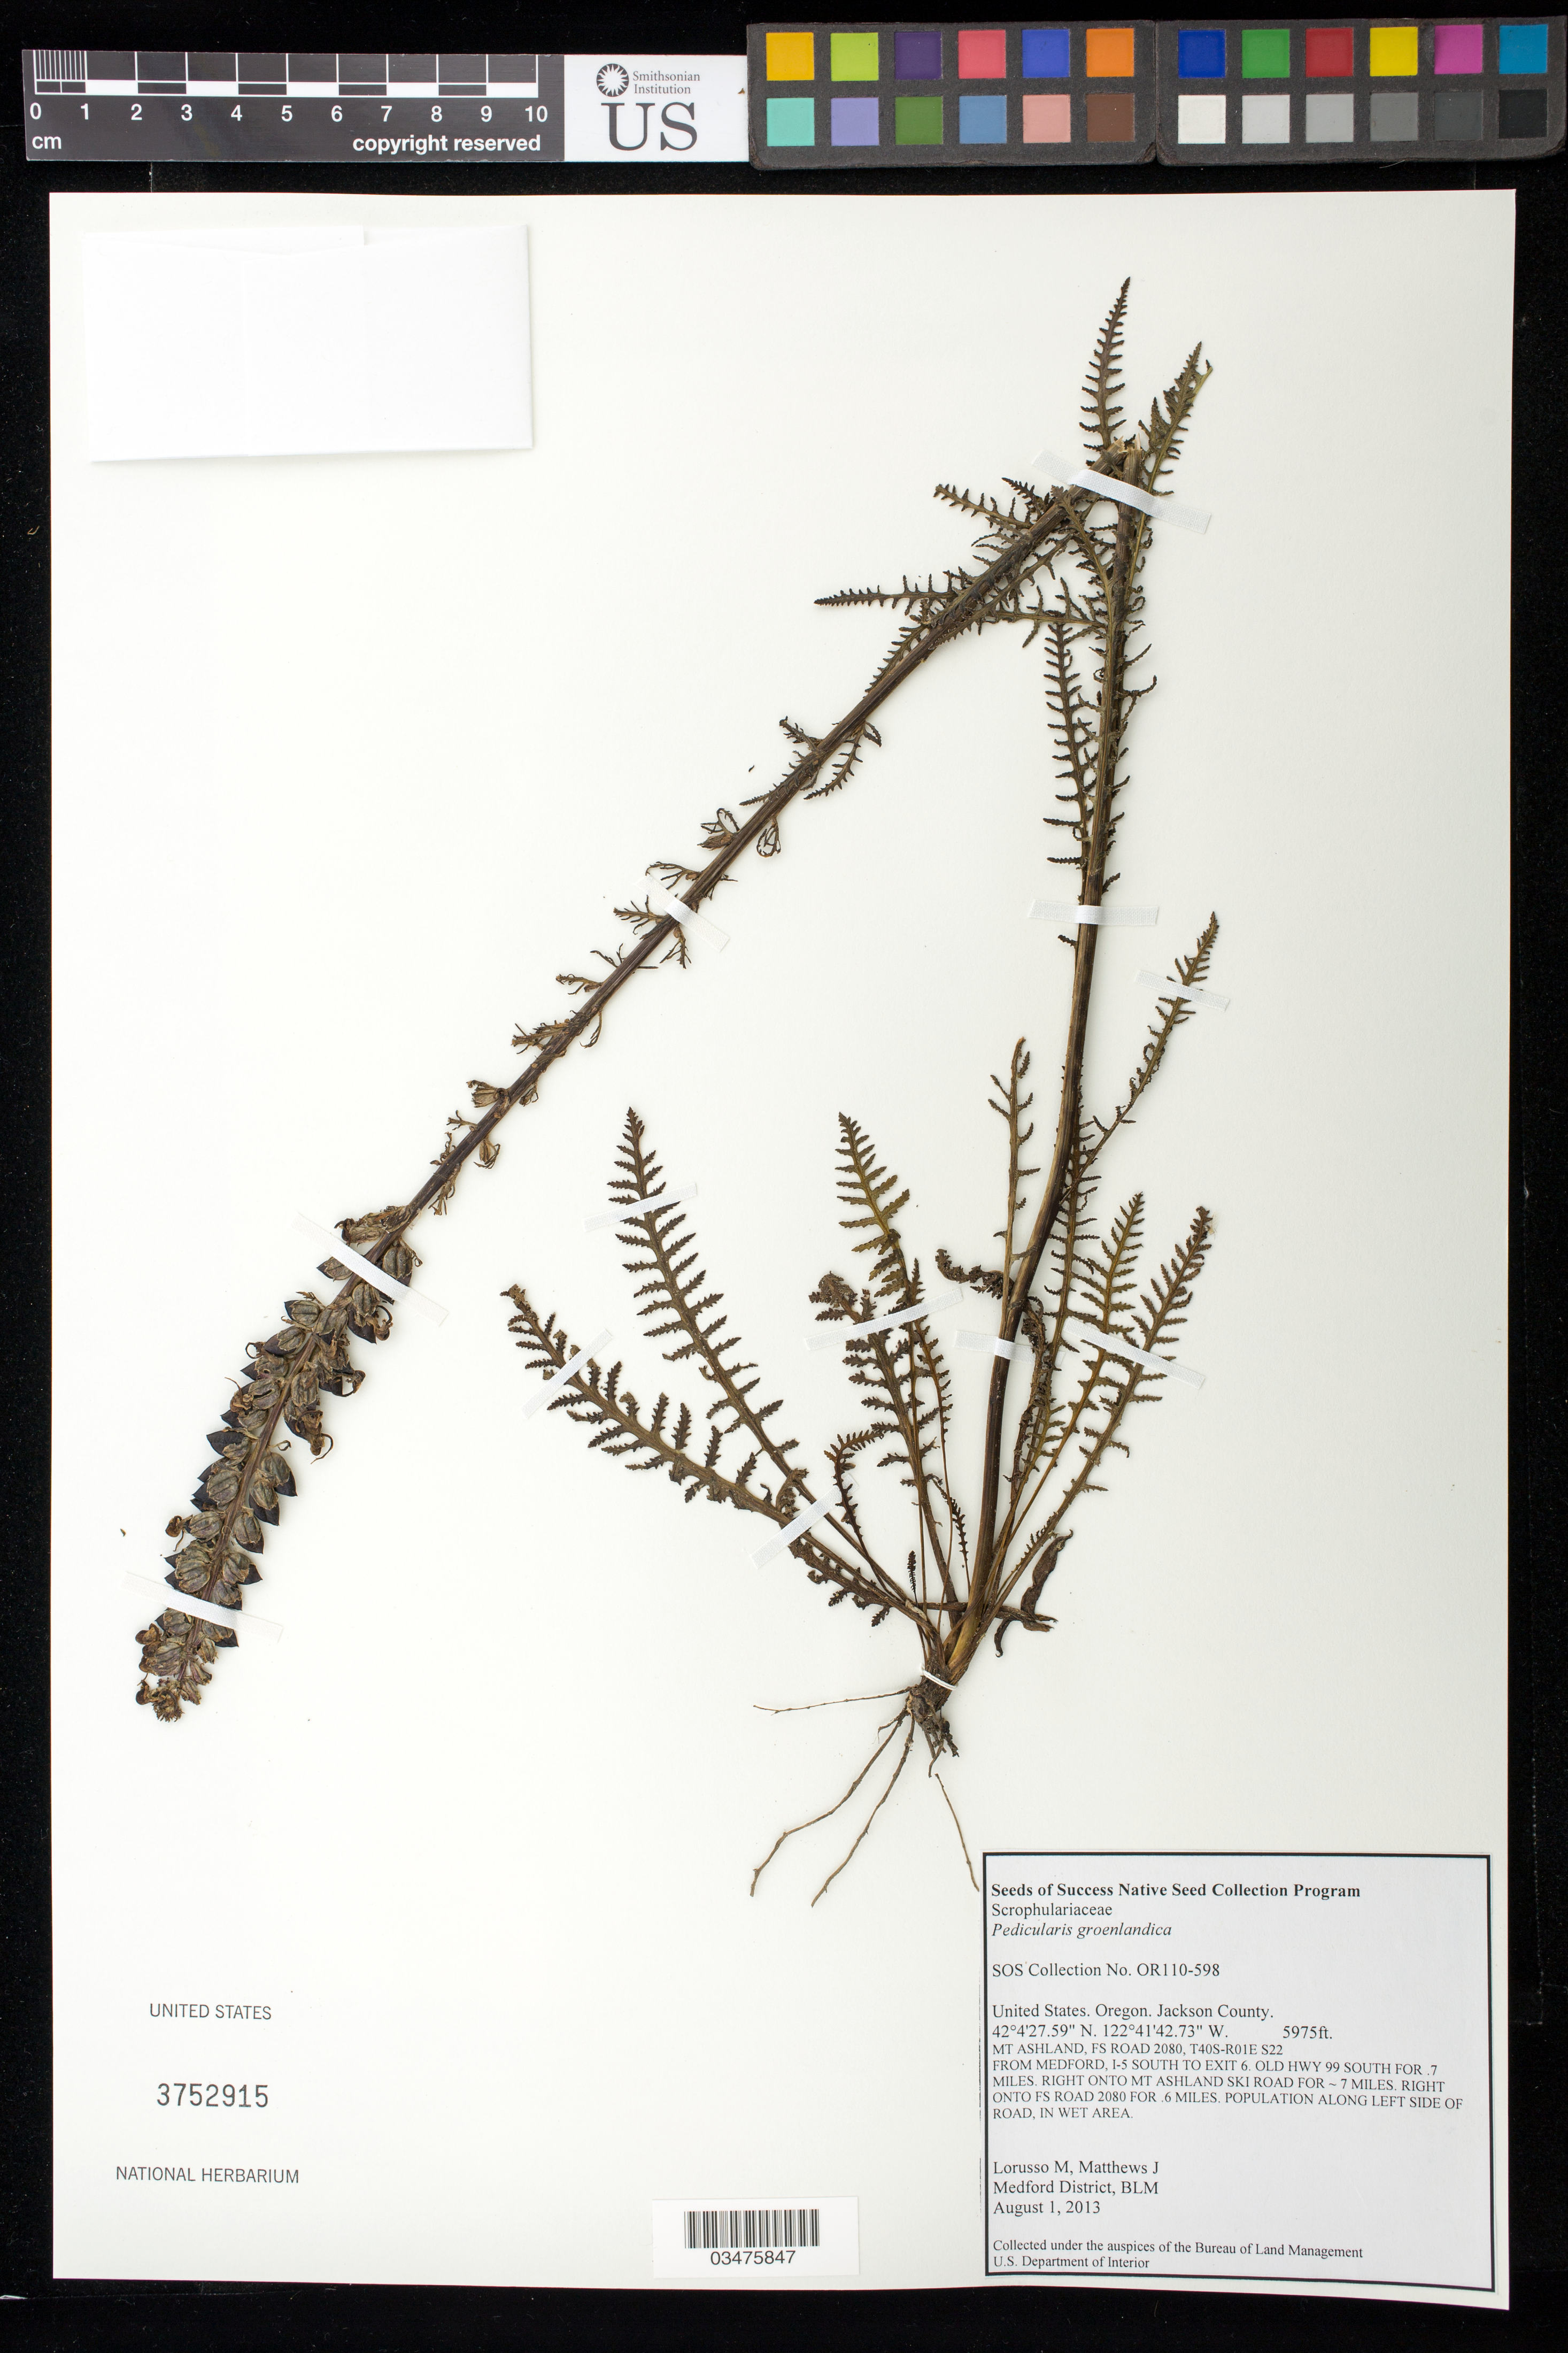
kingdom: Plantae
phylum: Tracheophyta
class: Magnoliopsida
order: Lamiales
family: Orobanchaceae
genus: Pedicularis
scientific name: Pedicularis groenlandica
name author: Retz.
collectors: M. Lorusso & J. Matthews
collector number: OR110-598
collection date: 2013-08-01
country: United States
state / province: Oregon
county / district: Jackson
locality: Mt. Ashland, FS Road 2080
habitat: Wet area.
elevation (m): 1821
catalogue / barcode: US 3752915